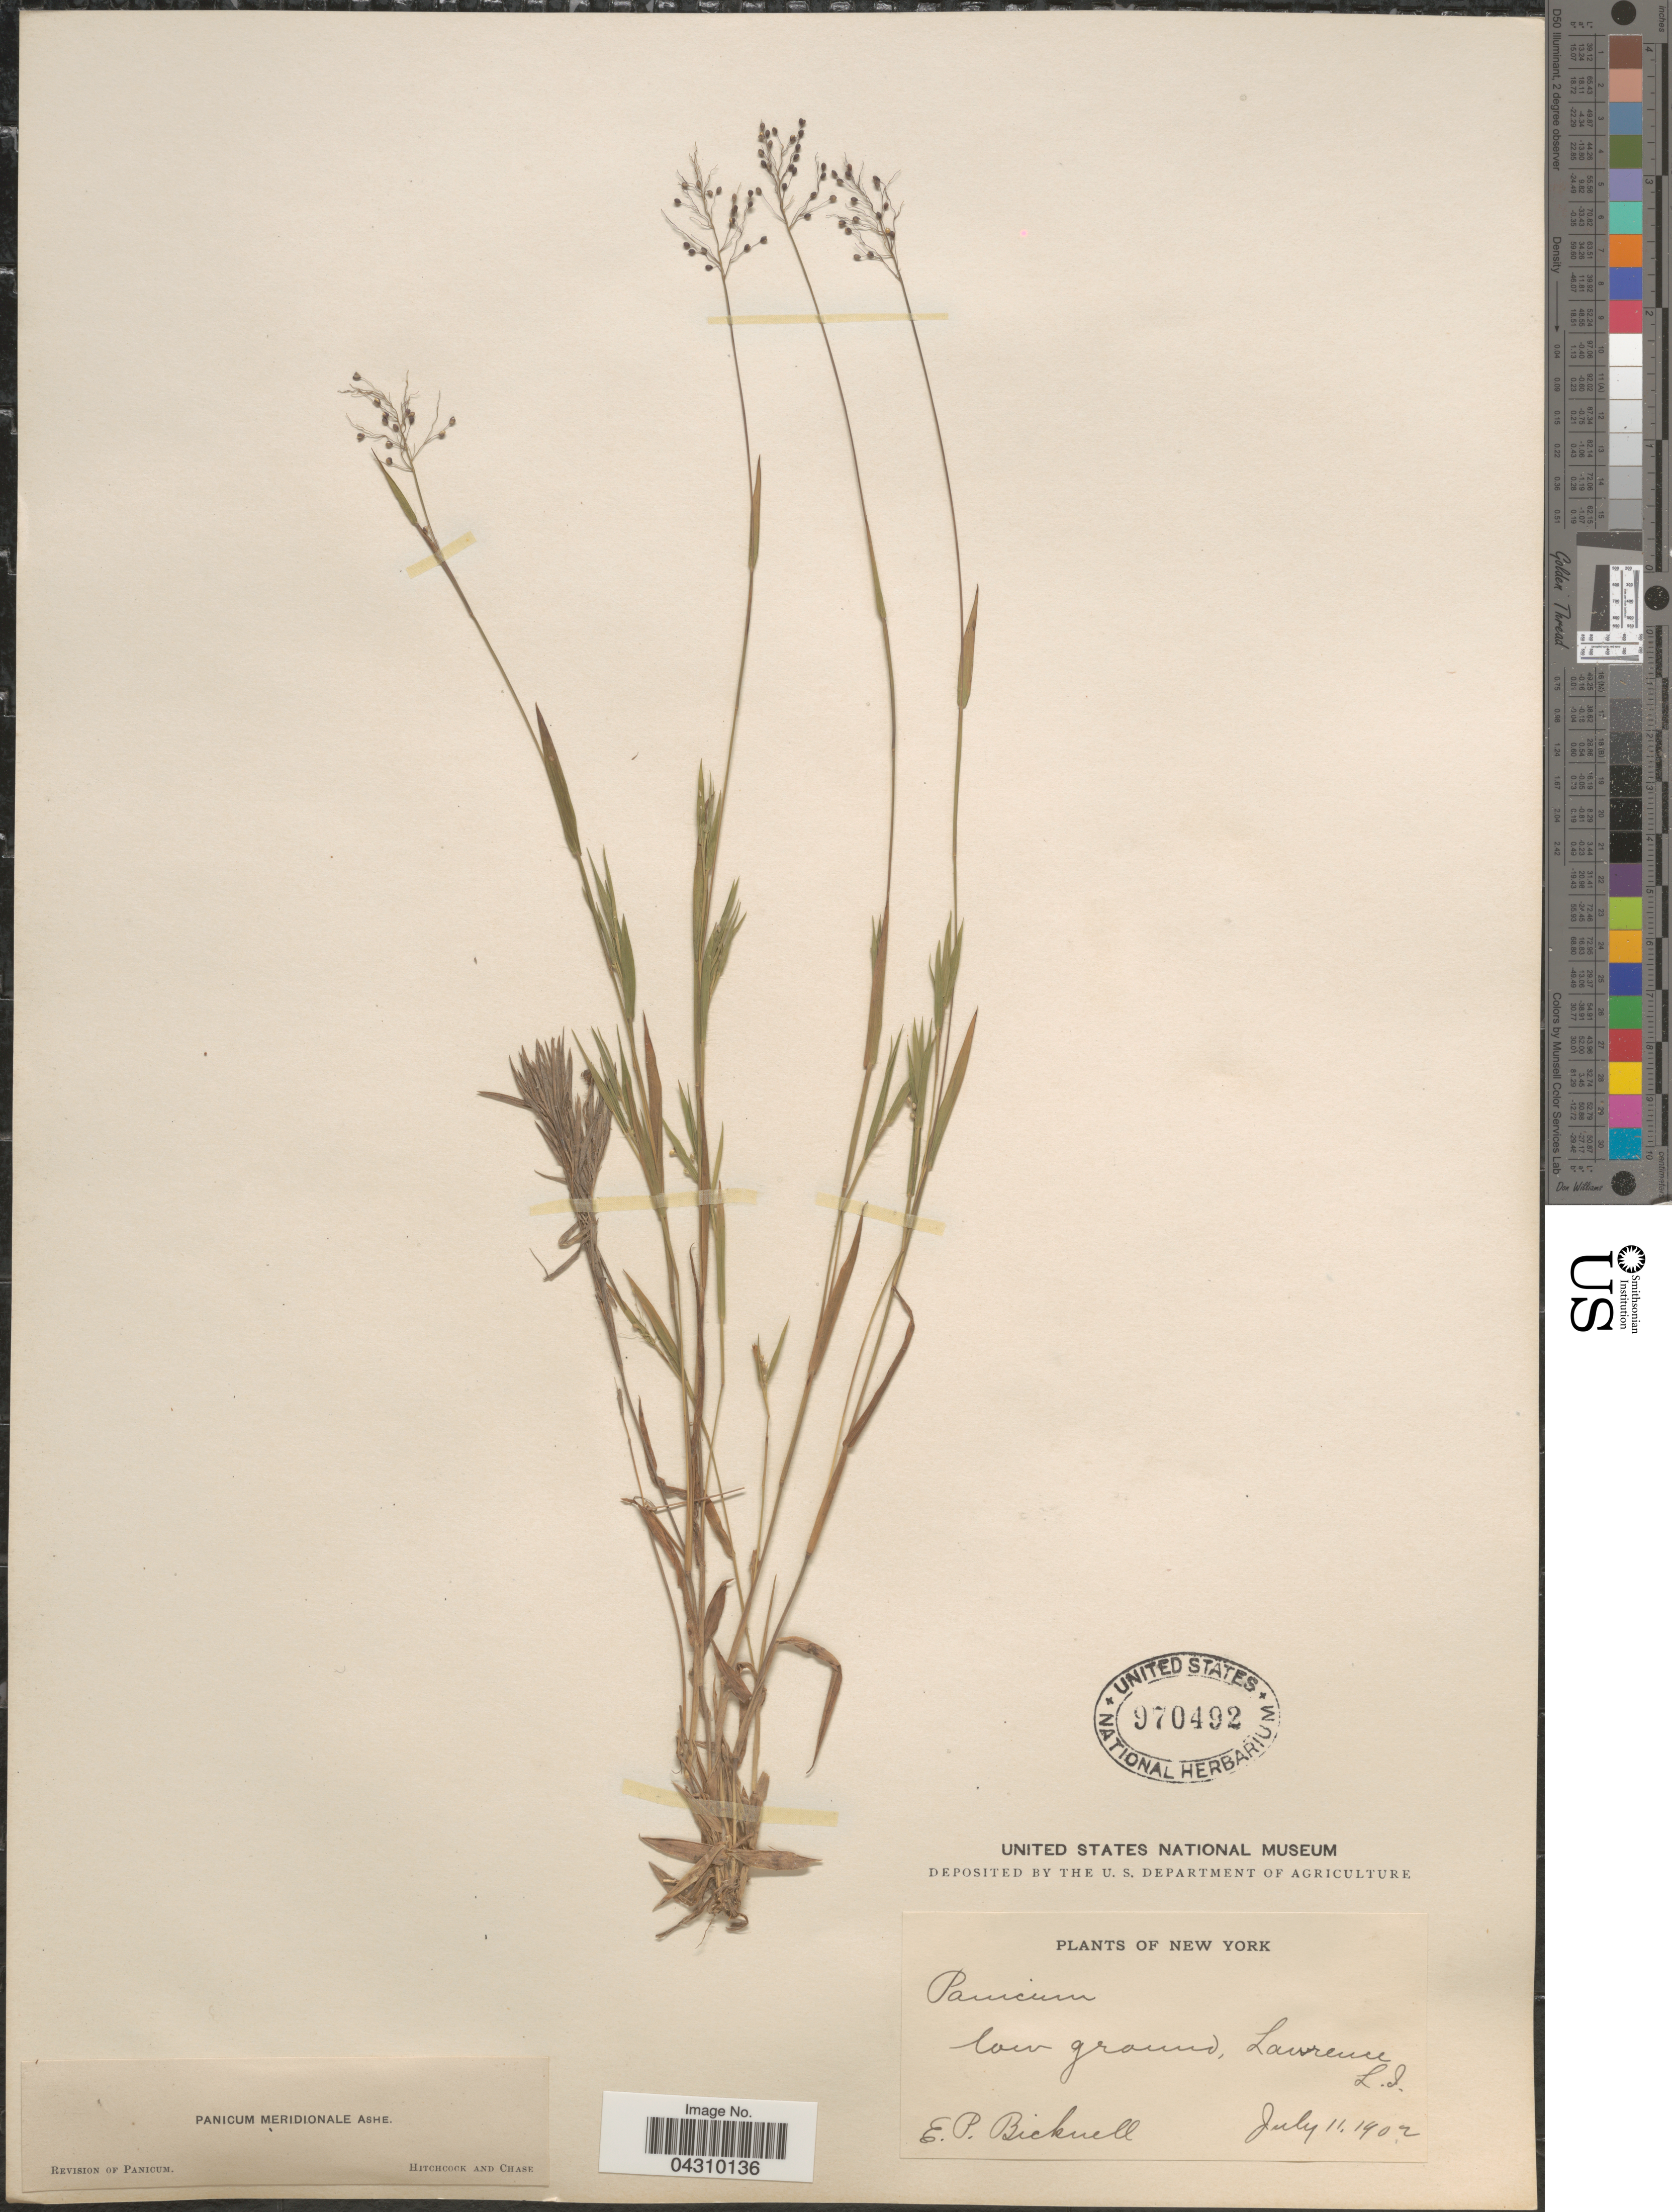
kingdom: Plantae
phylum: Tracheophyta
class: Liliopsida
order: Poales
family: Poaceae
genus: Dichanthelium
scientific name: Dichanthelium acuminatum var. acuminatum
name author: (Sw.) Gould & C.A. Clark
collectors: E. P. Bicknell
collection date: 1902-07-11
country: United States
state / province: New York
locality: Lawrence. L. I.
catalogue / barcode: US 970492